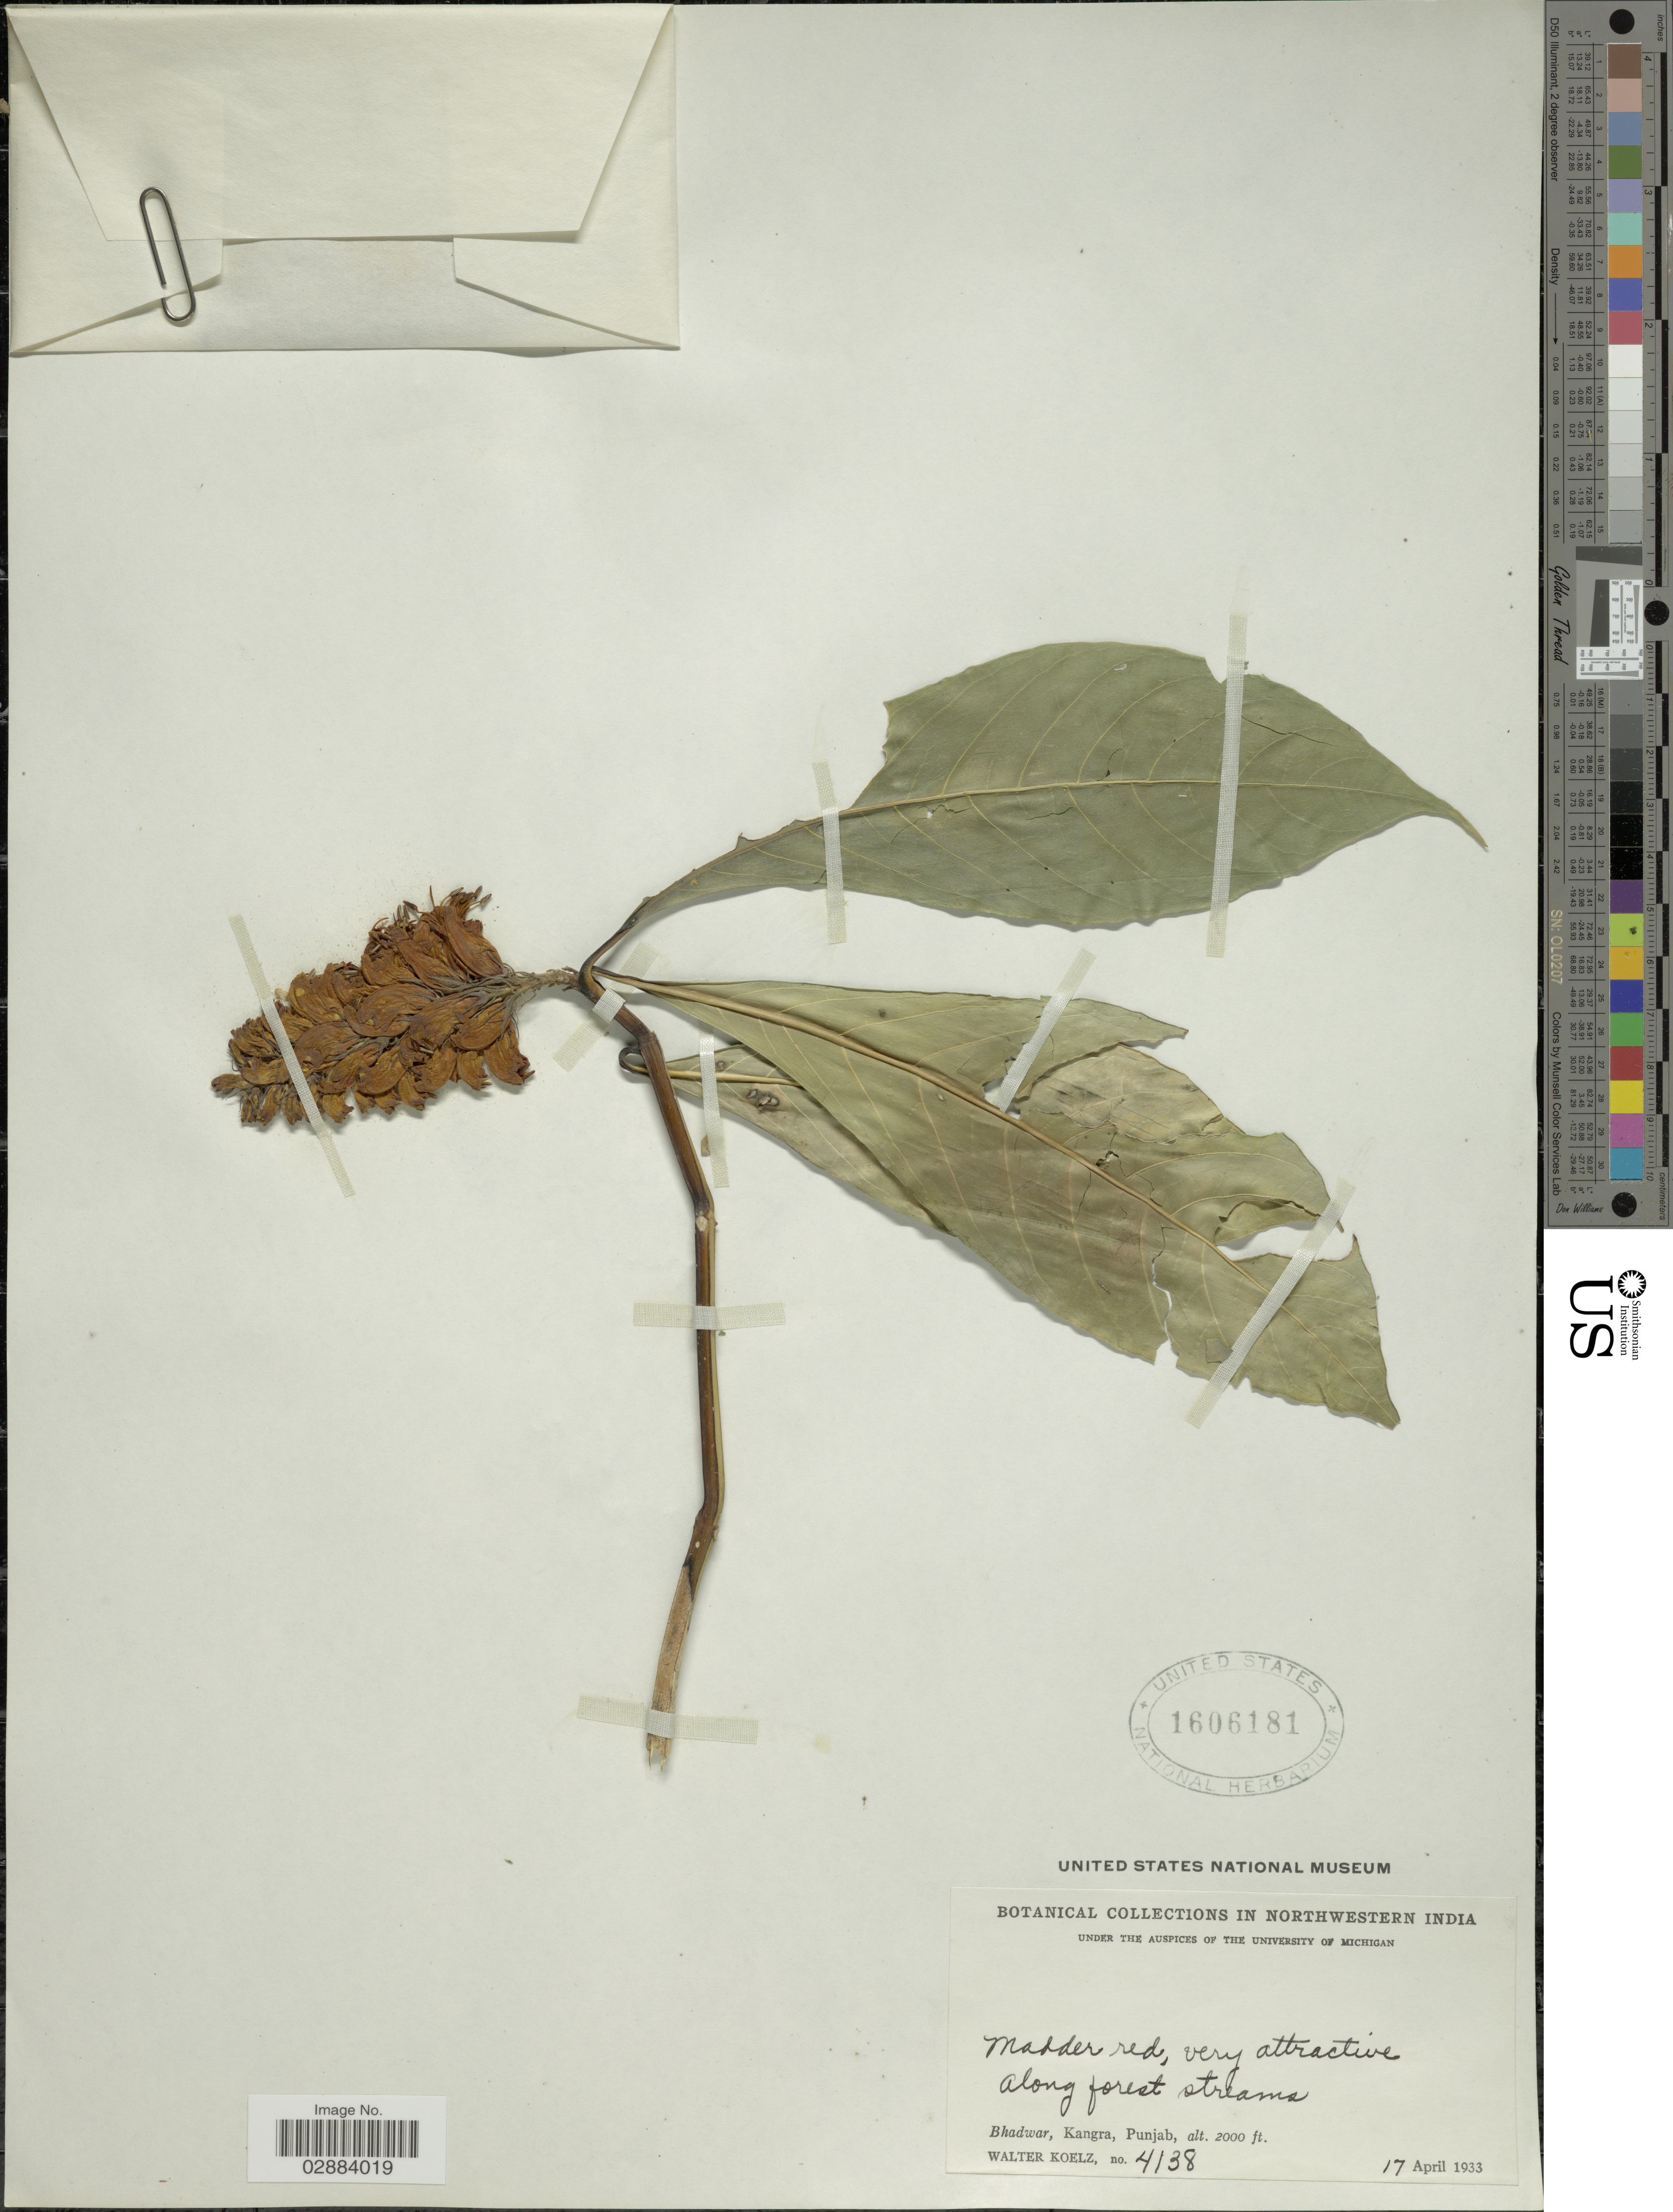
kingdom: Plantae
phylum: Tracheophyta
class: Magnoliopsida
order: Lamiales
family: Acanthaceae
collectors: W. N. Koelz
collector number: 4138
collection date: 1933-04-17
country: India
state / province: Punjab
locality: Northwestern India. Bhadwar, Kangra, Punjab.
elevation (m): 610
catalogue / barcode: US 1606181